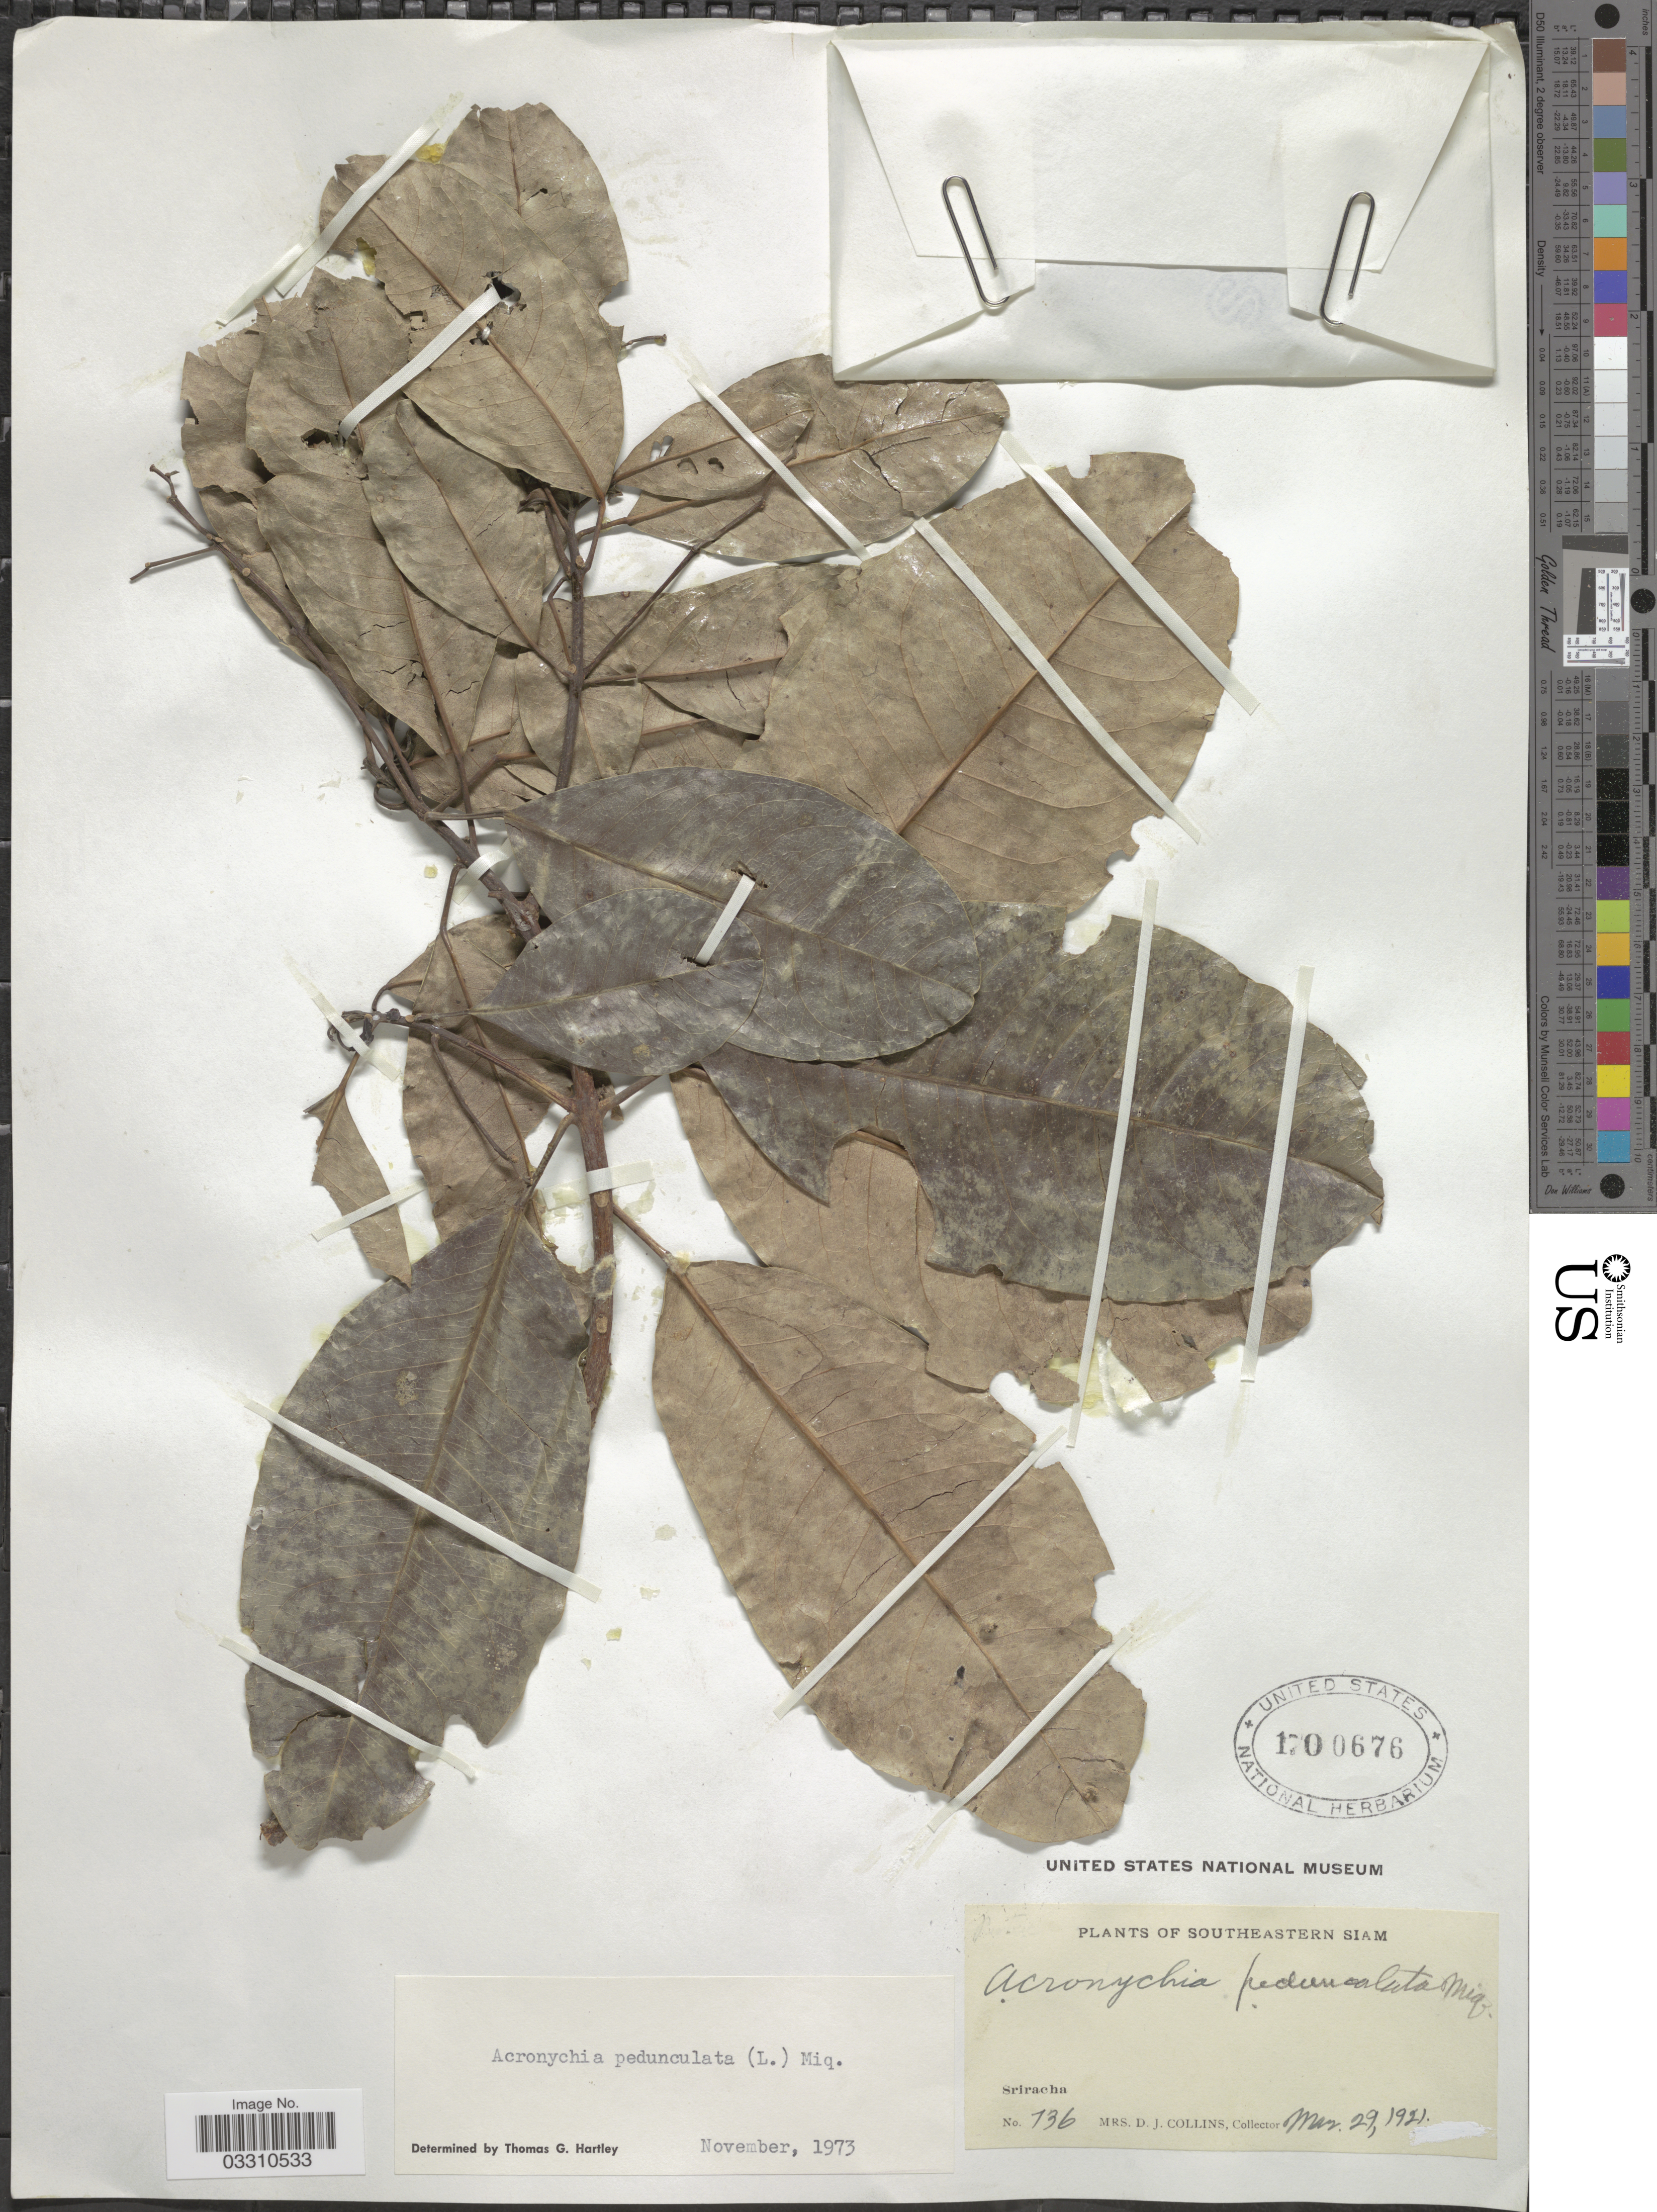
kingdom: Plantae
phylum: Tracheophyta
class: Magnoliopsida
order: Sapindales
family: Rutaceae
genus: Acronychia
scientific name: Acronychia pedunculata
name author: (L.) Miq.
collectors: Mrs. D. J. Collins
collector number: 736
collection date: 1921-03-29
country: Thailand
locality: Southeastern Siam, Sriracha.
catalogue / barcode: US 1700676